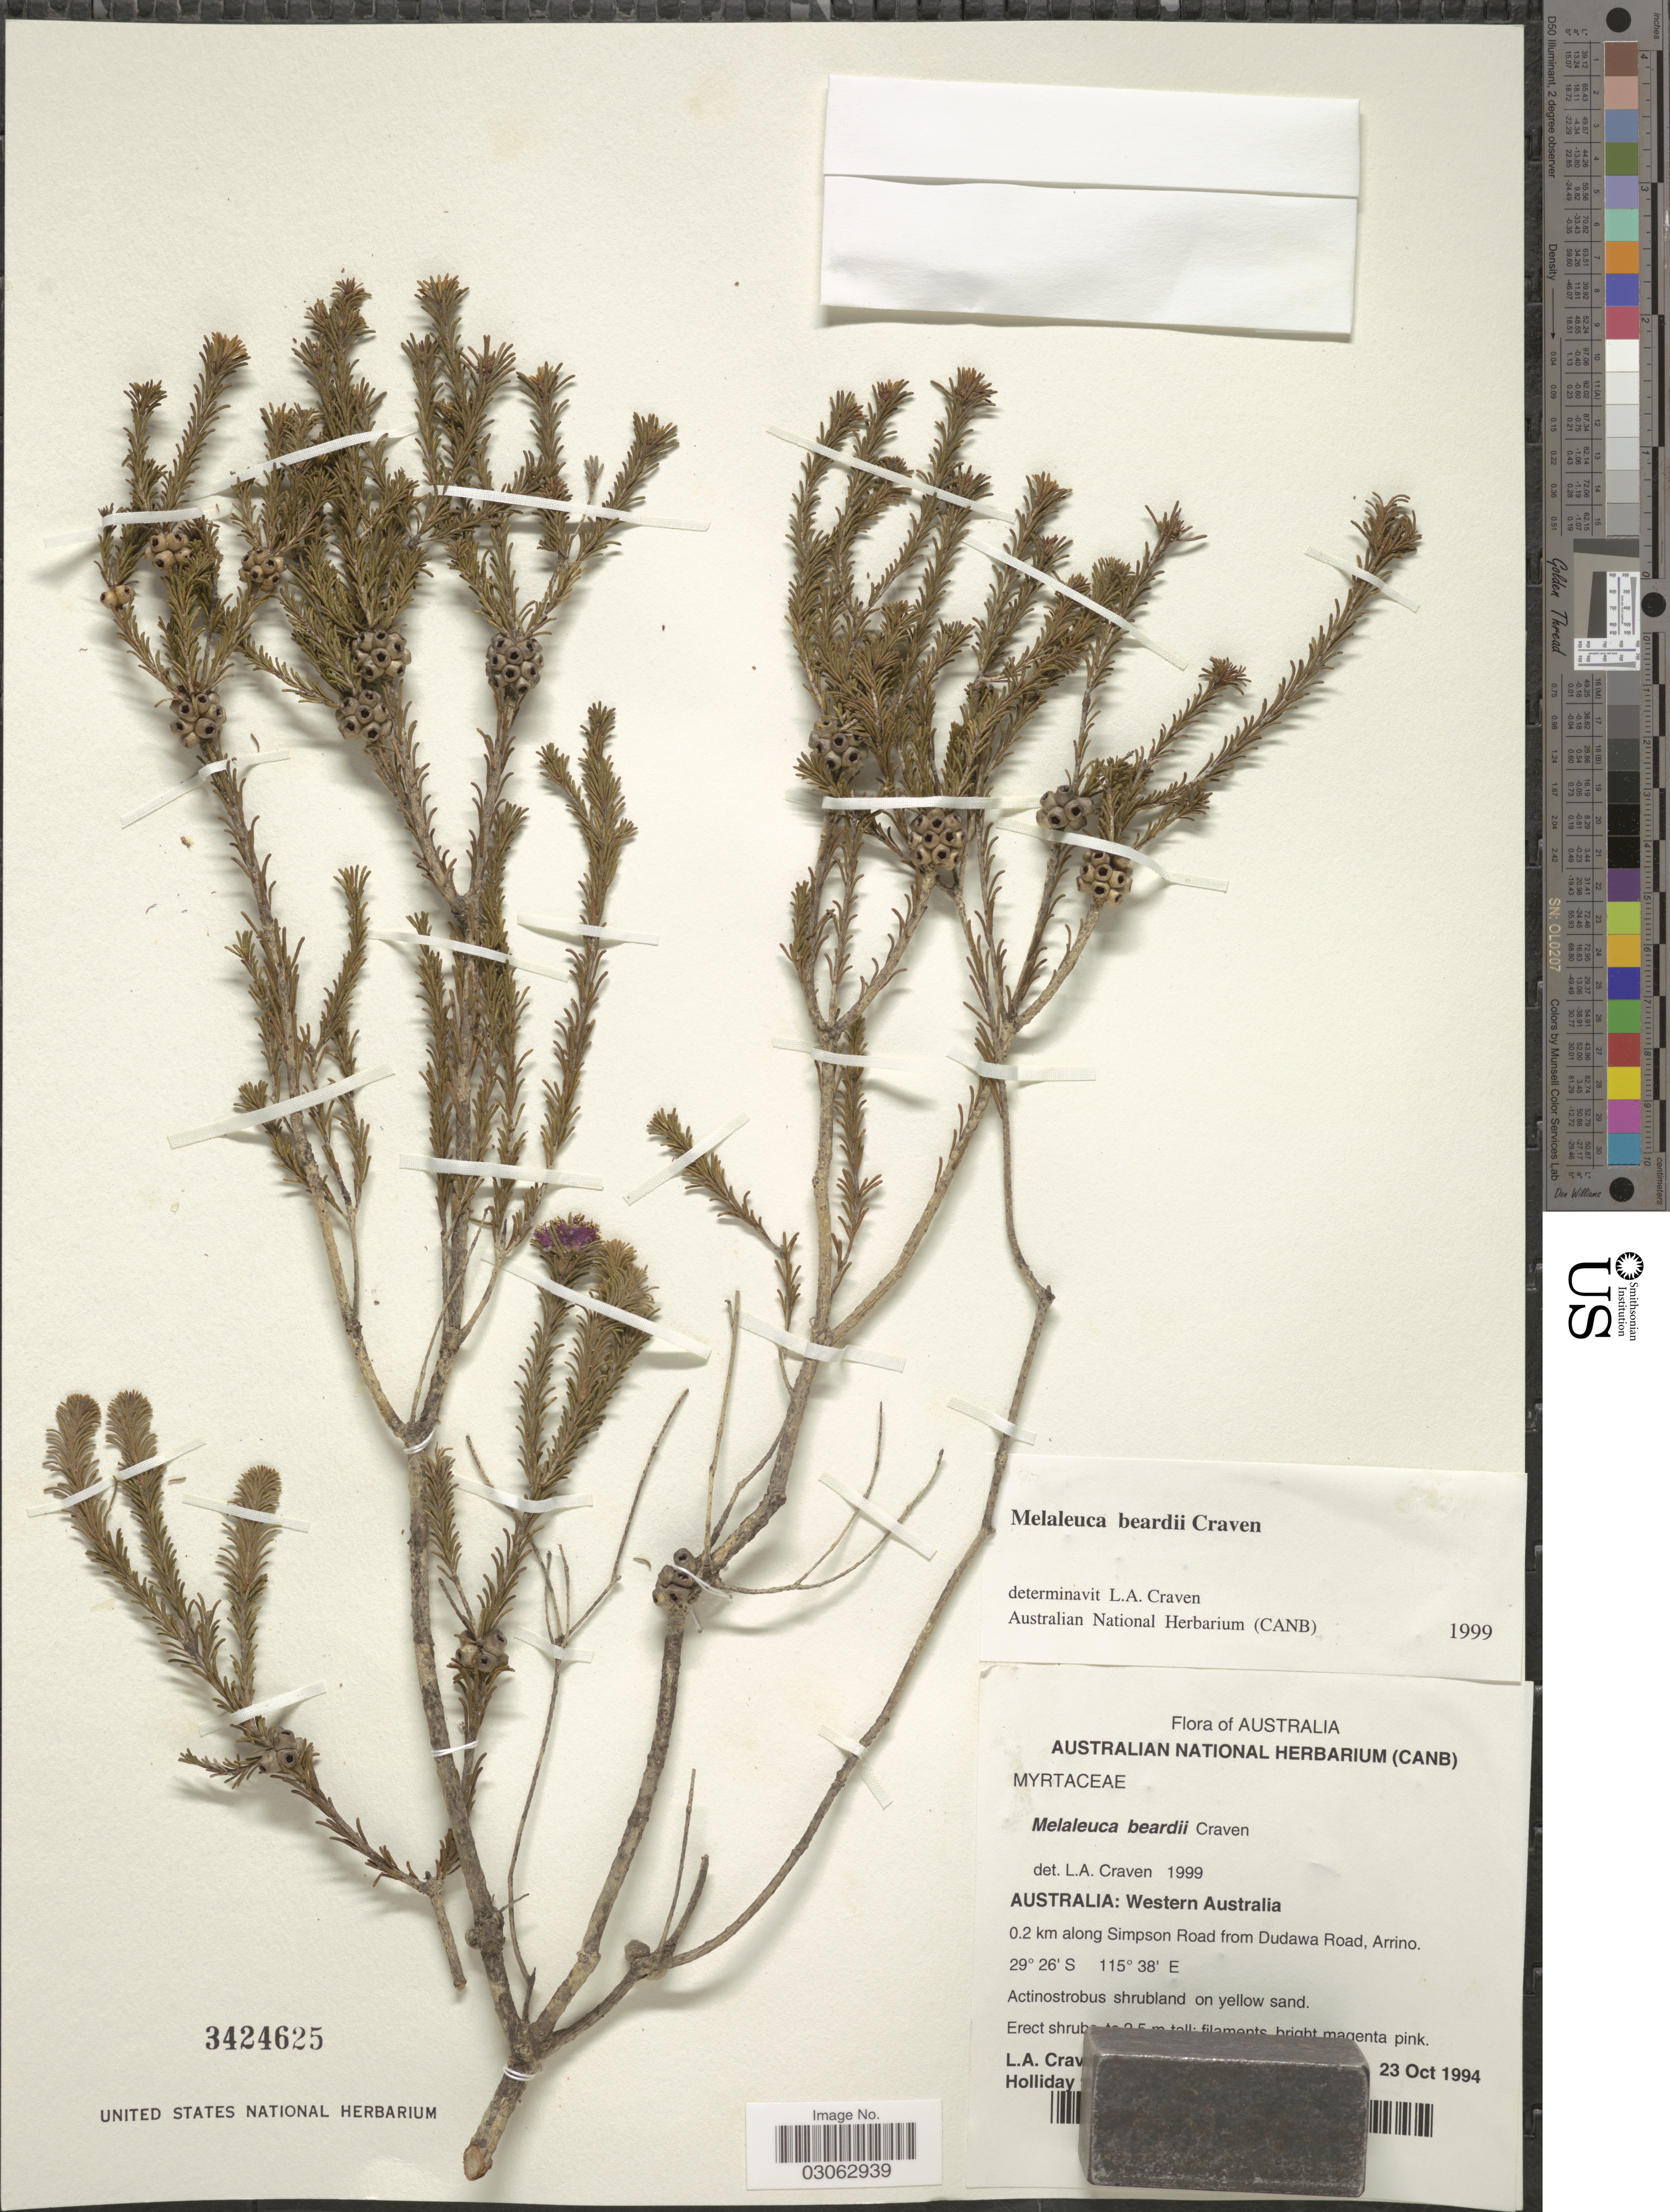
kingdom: Plantae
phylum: Tracheophyta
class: Magnoliopsida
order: Myrtales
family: Myrtaceae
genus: Melaleuca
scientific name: Melaleuca beardii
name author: Craven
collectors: L. A. Craven & Collector illegible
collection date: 1994-10-23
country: Australia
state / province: Western Australia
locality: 0.2 km along Simpson Road from Dudawa Road, Arrino.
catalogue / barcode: US 3424625